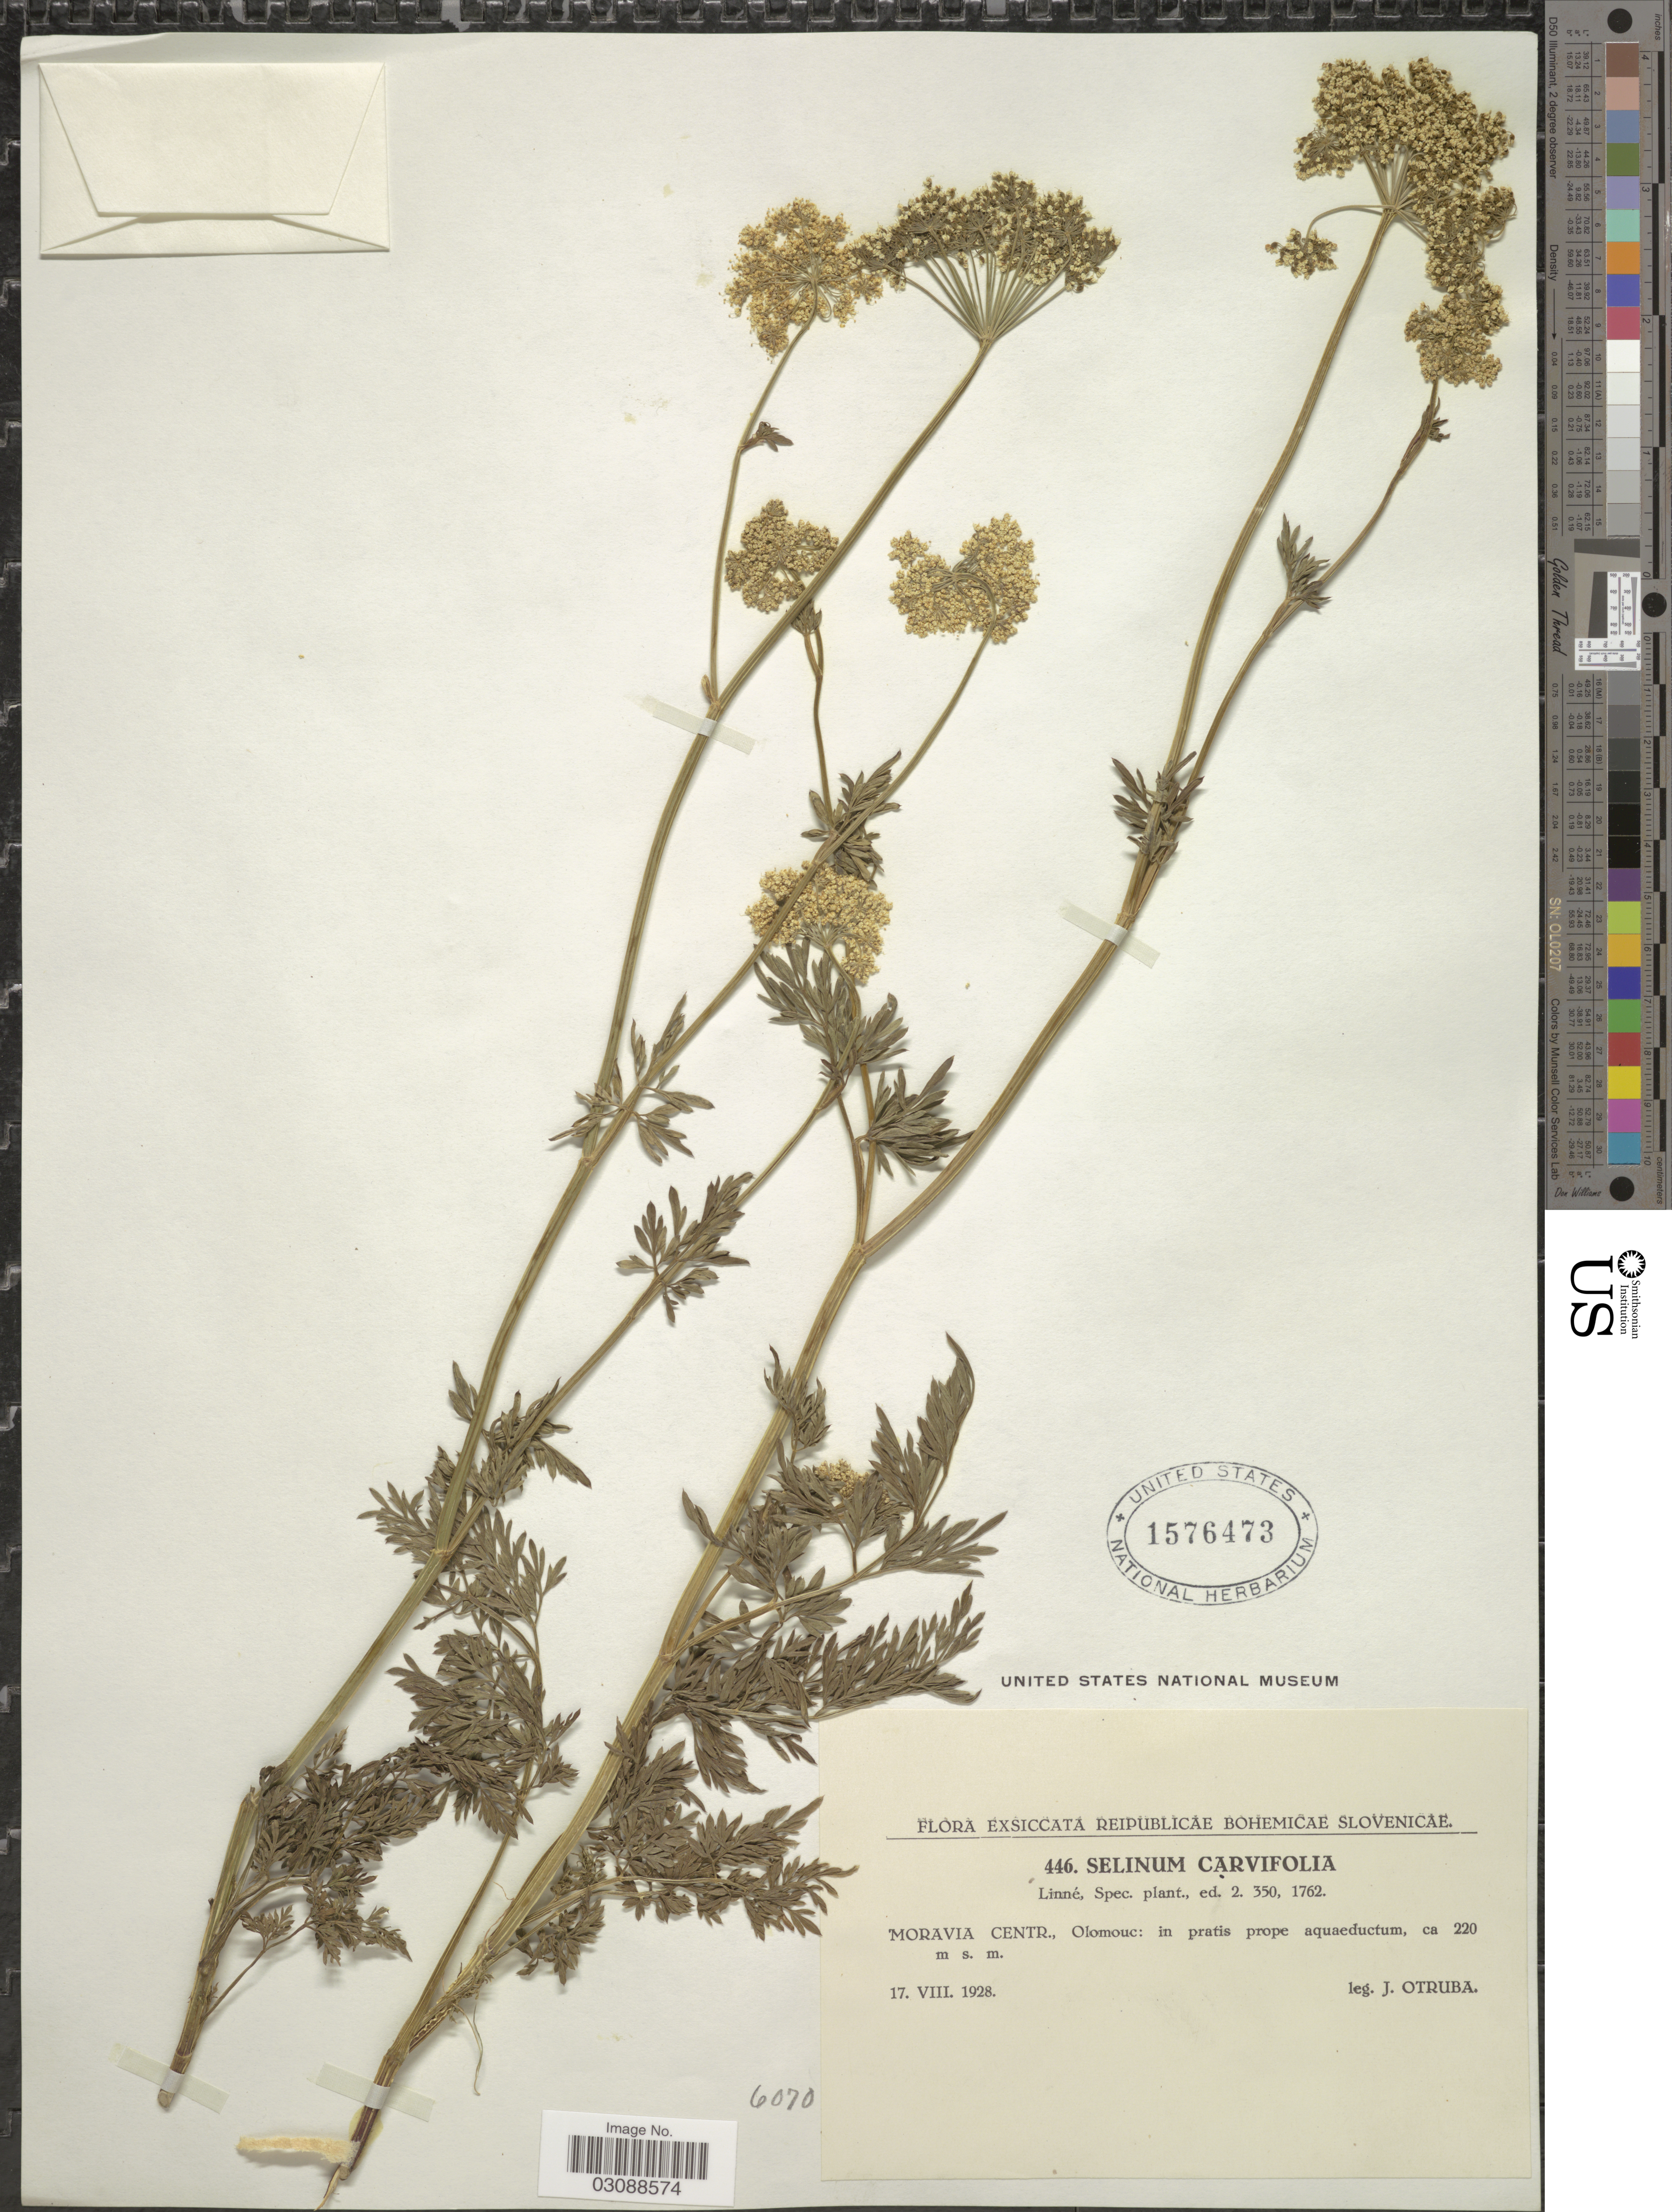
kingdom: Plantae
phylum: Tracheophyta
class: Magnoliopsida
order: Apiales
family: Apiaceae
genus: Selinum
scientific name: Selinum carvifolia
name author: (L.) L.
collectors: J. Otruba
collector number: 446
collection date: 1928-08-17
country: Czechia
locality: Reipublicae Bohemicae Slovenicae. Moravia Centr., Olomouc: in pratis prope aquaeductum.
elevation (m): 220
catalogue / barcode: US 1576473